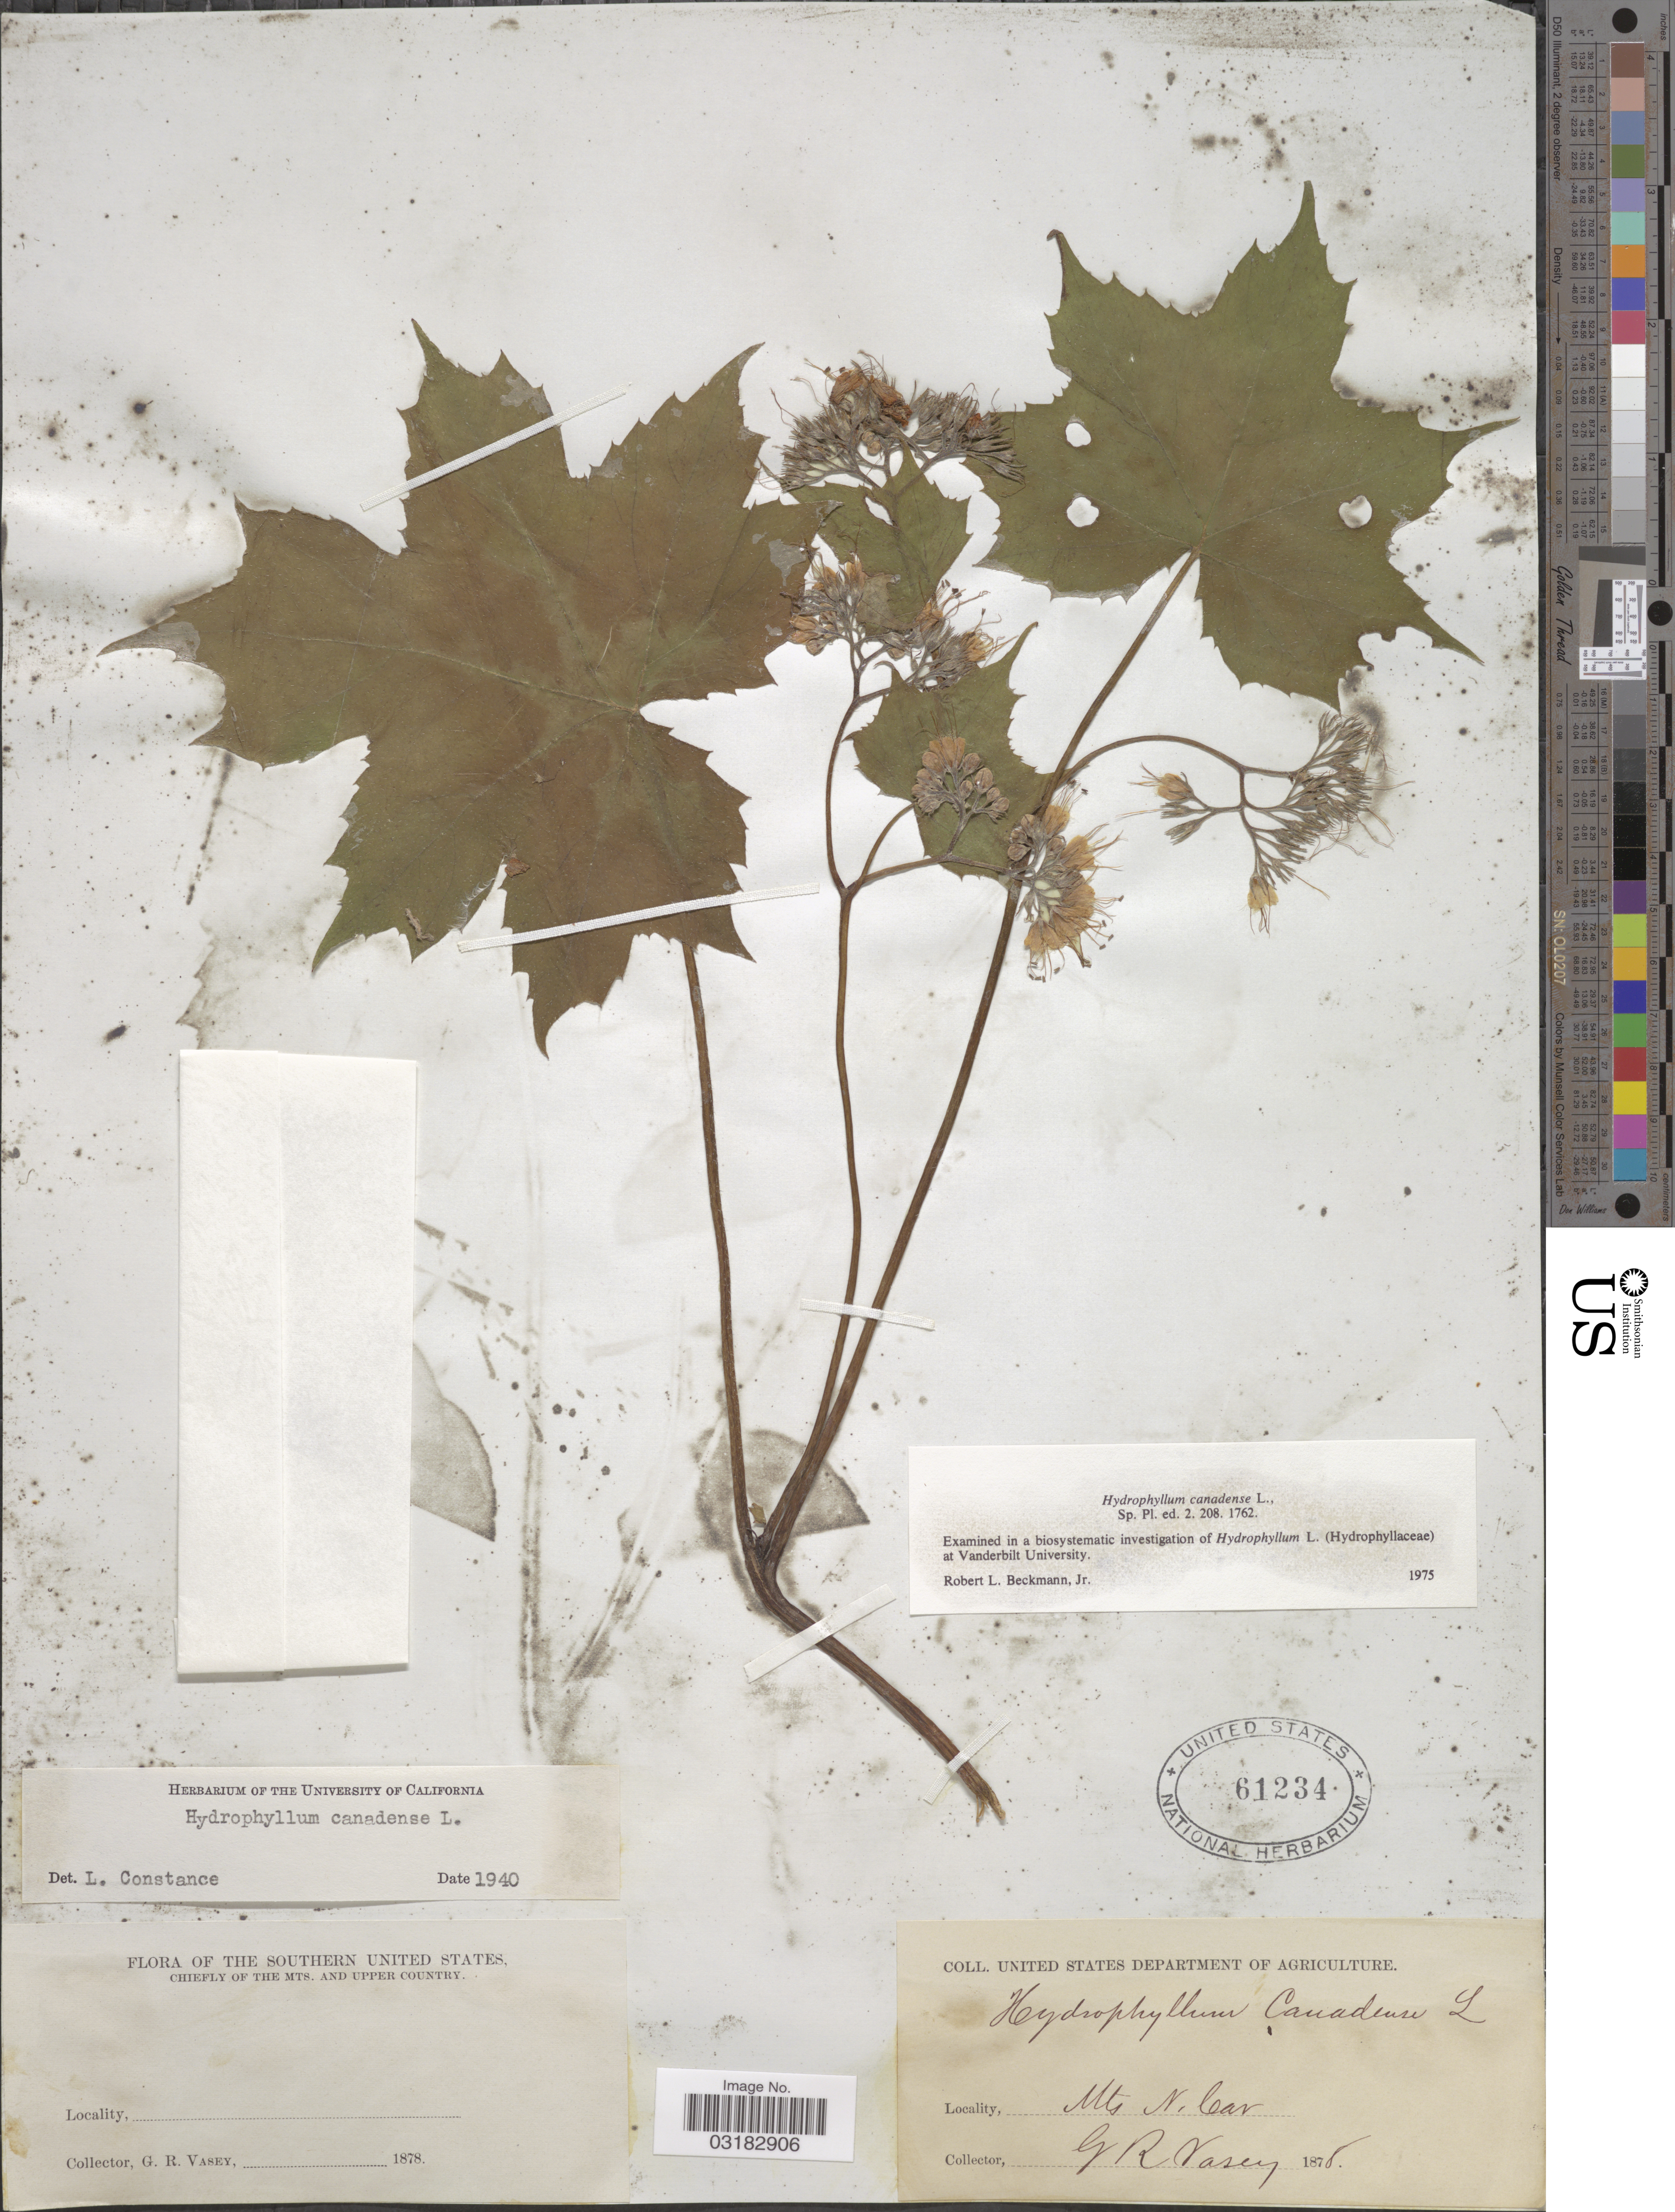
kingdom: Plantae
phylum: Tracheophyta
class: Magnoliopsida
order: Boraginales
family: Hydrophyllaceae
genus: Hydrophyllum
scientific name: Hydrophyllum canadense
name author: L.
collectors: G. R. Vasey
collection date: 1878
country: United States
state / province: North Carolina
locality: Southern United States, chiefly of the mts. and upper country. Mts. N. Car.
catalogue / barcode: US 61234